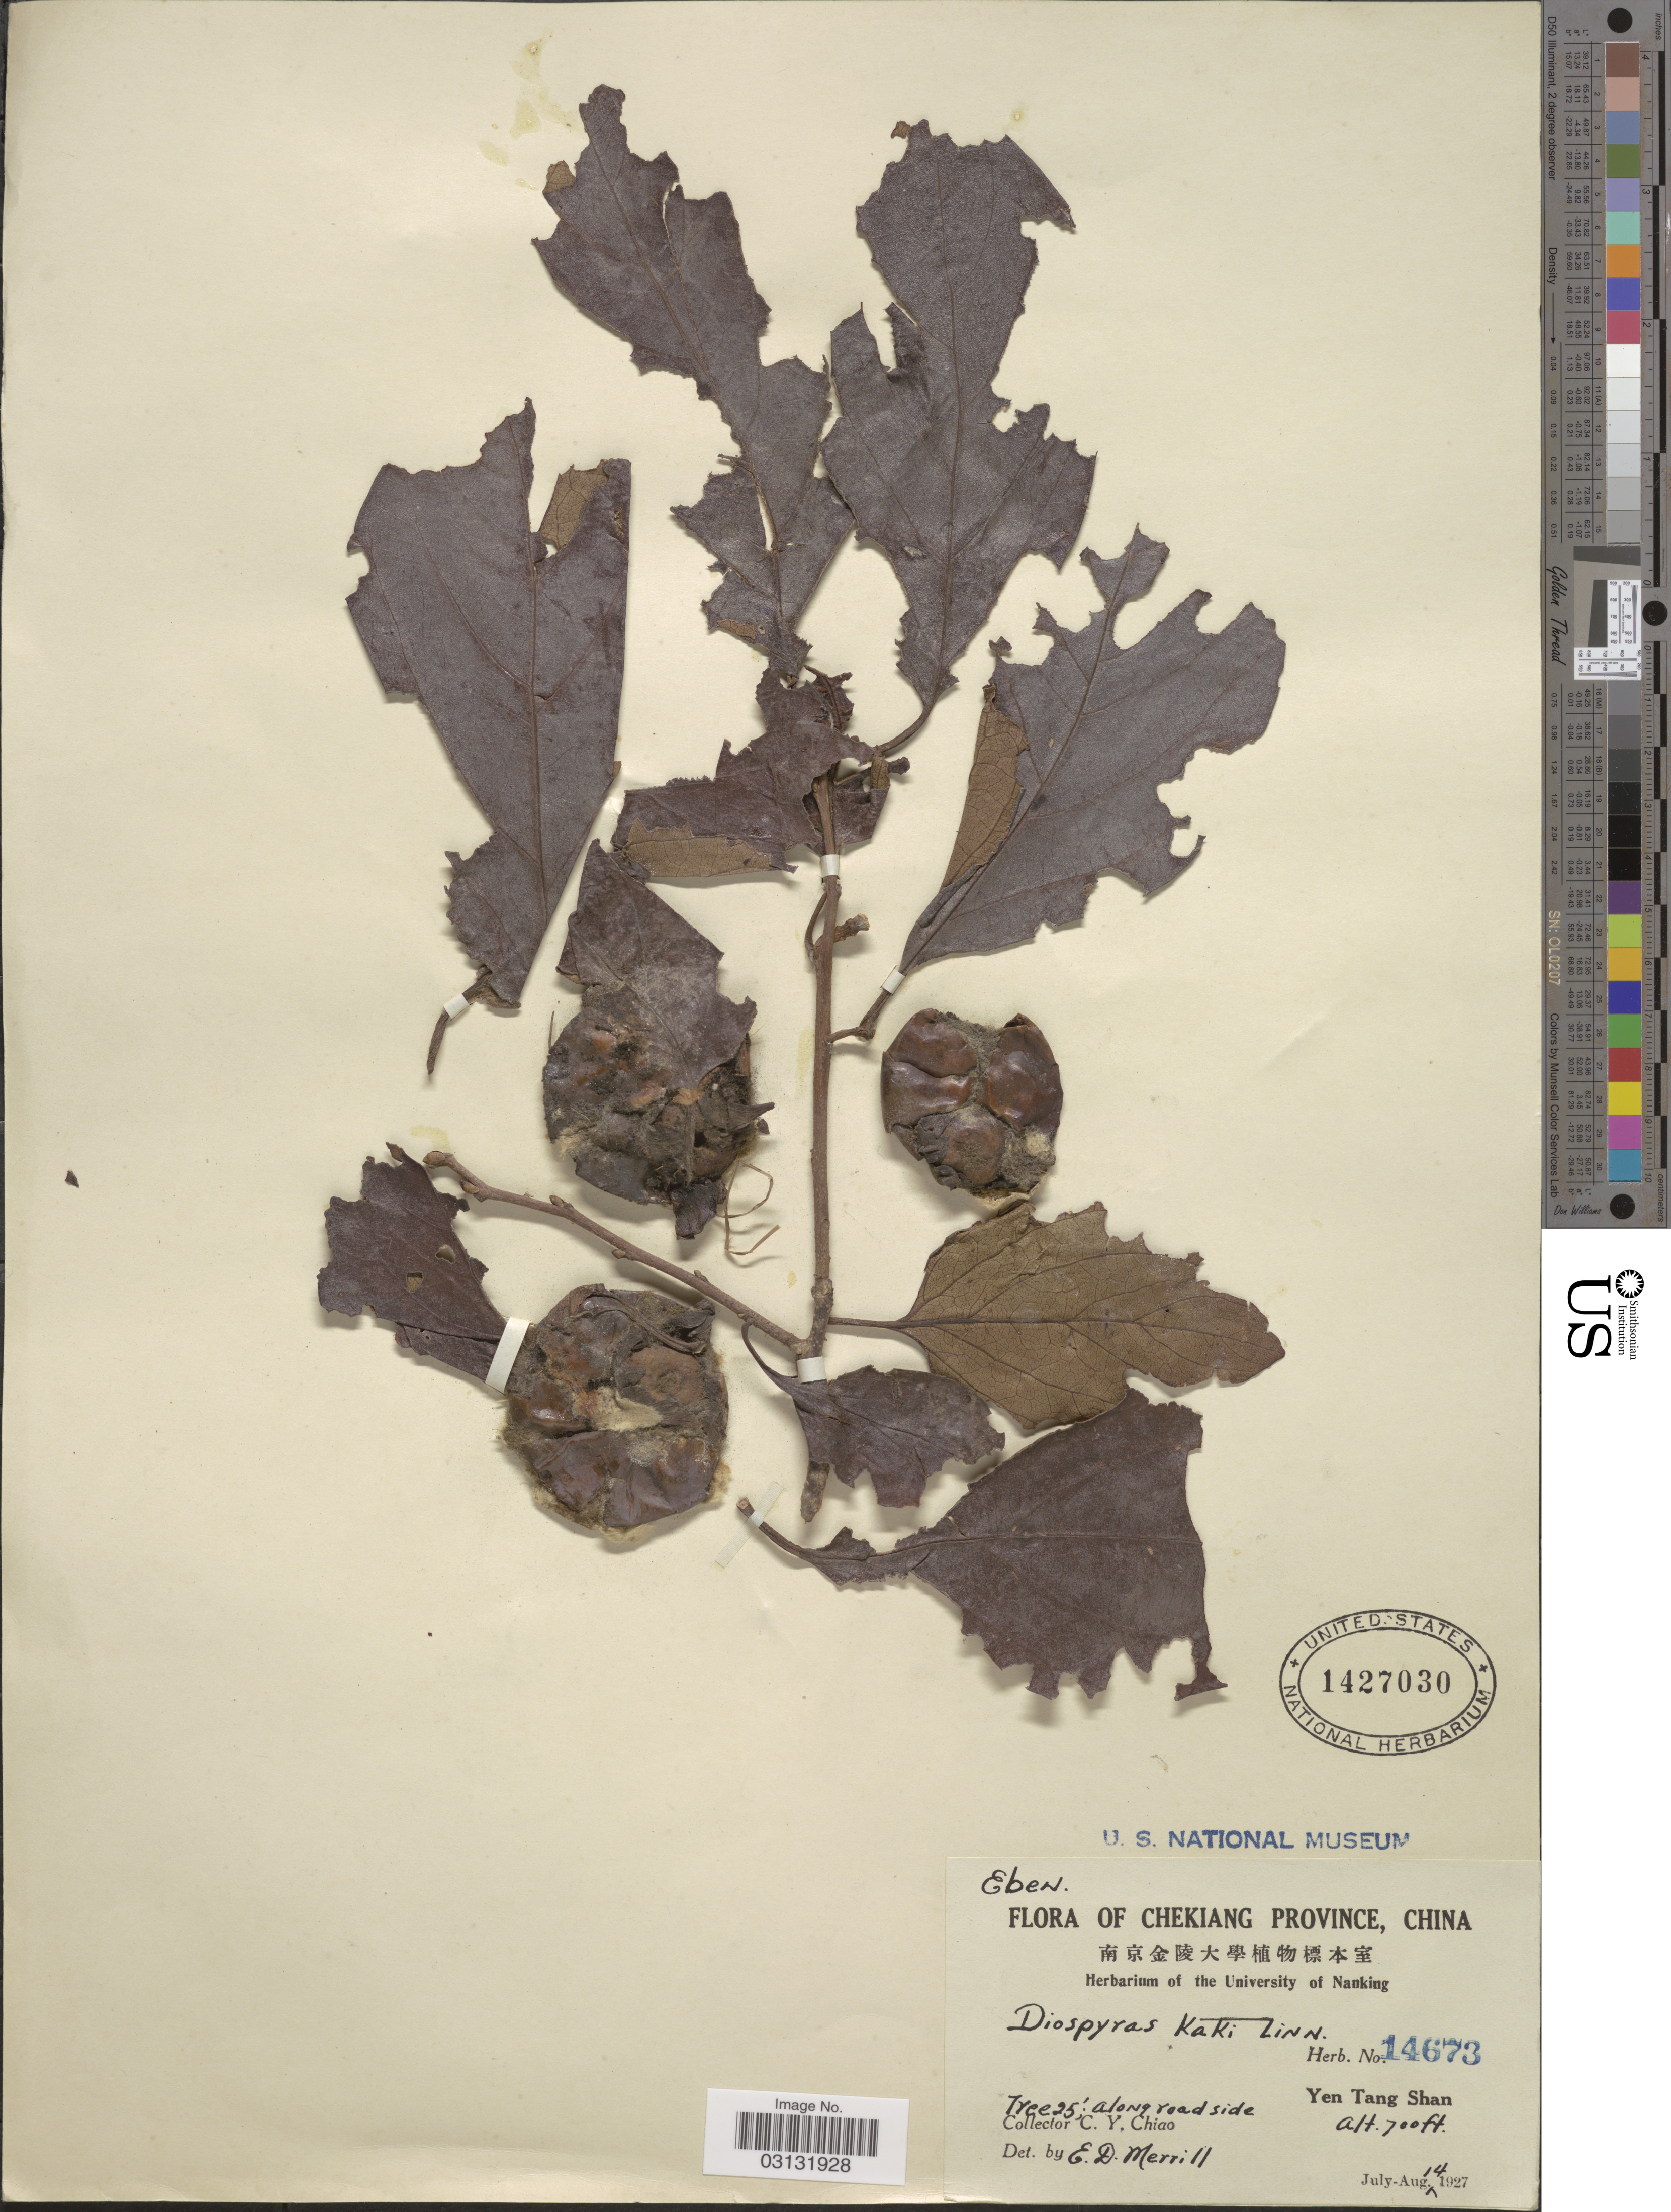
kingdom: Plantae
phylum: Tracheophyta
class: Magnoliopsida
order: Ericales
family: Ebenaceae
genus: Diospyros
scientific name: Diospyros kaki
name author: Thunb.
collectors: C. Y. Chiao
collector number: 14673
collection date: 1927-08-14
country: China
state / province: Zhejiang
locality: Chekiang Province. Yen Tang Shan.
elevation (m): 213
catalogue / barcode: US 1427030